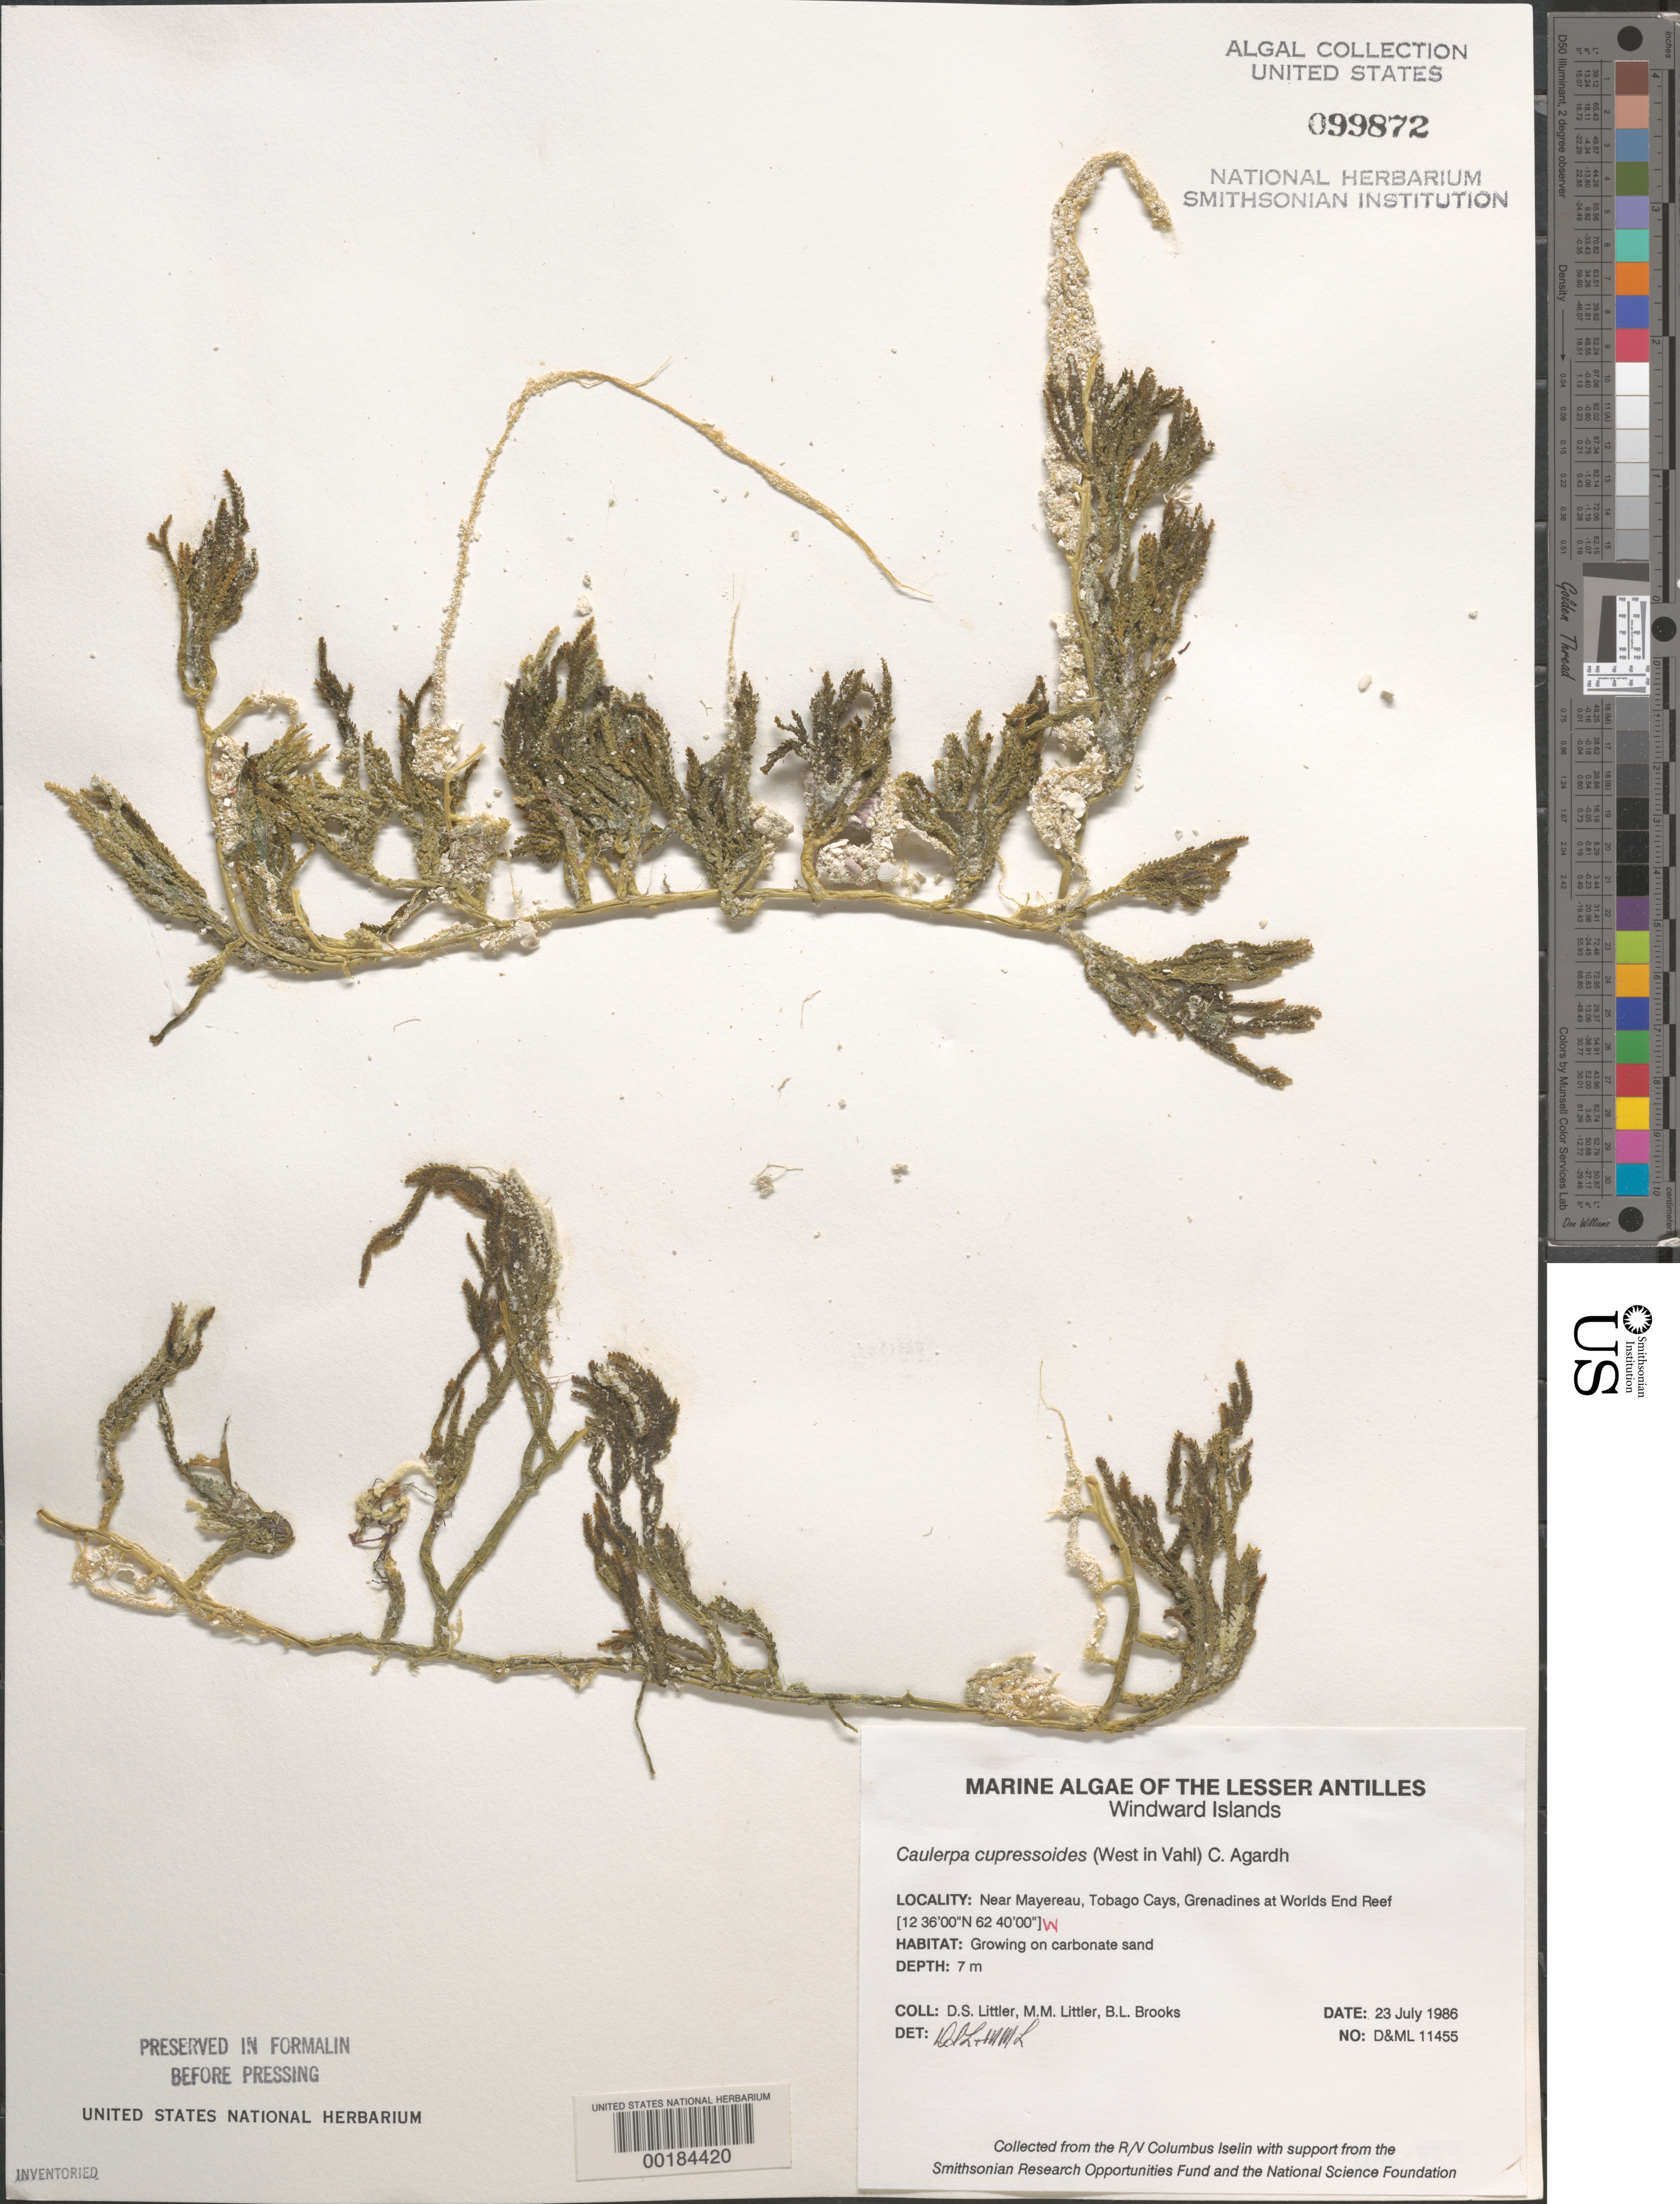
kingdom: Plantae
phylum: Chlorophyta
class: Ulvophyceae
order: Bryopsidales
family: Caulerpaceae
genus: Caulerpa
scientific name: Caulerpa cupressoides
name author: (Vahl) C. Agardh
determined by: Littler, D. S.; Littler, M. M.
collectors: D. S. Littler, M. M. Littler & B. Brooks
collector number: D&ML 11455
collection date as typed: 23 Jul 1986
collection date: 1986-07-23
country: St. Vincent - Grenadines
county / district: Grenadines Parish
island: Mayreau [Mayereau]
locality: Worlds End Reef, near Mayreau (Mayereau)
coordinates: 12 36' 00" N, 62 40' 00" W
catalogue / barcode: US 99872